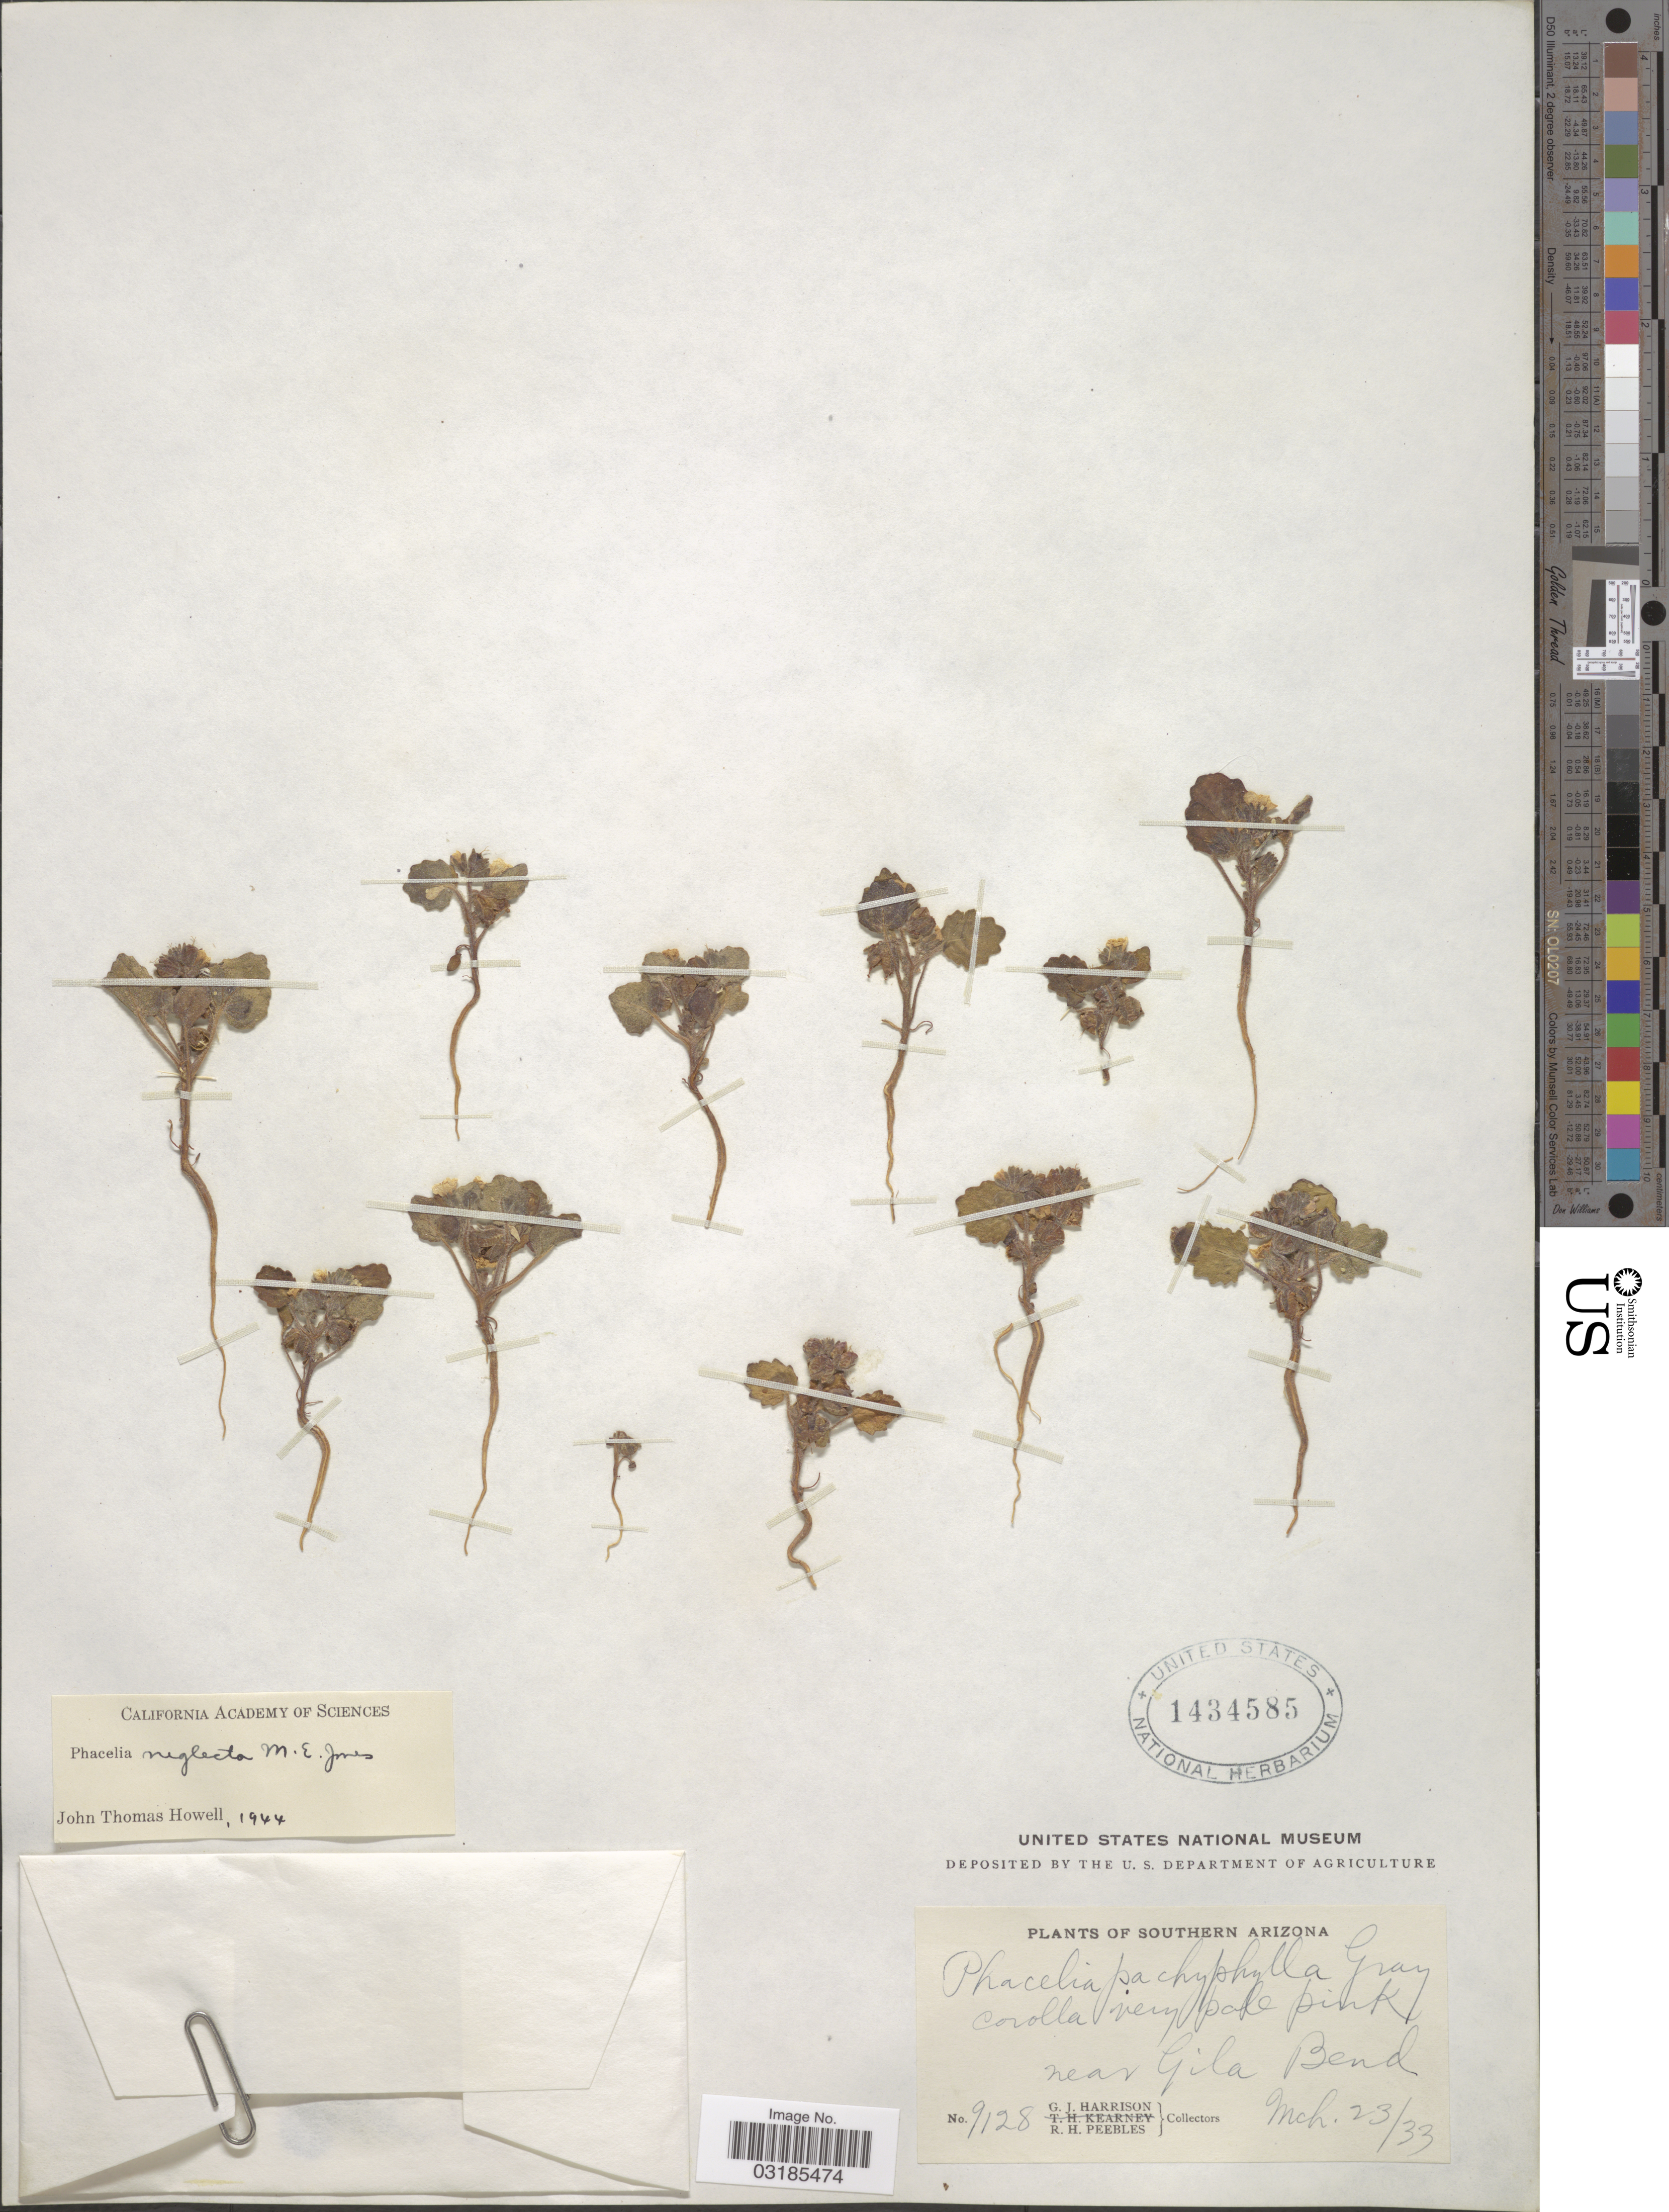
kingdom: Plantae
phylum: Tracheophyta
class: Magnoliopsida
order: Boraginales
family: Hydrophyllaceae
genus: Phacelia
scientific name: Phacelia neglecta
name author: M.E. Jones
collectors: G. J. Harrison & R. H. Peebles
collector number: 9128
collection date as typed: Transcribed d/m/y: 23/3/33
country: United States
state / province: Arizona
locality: Southern Arizona, near Gila Bend.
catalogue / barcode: US 1434585